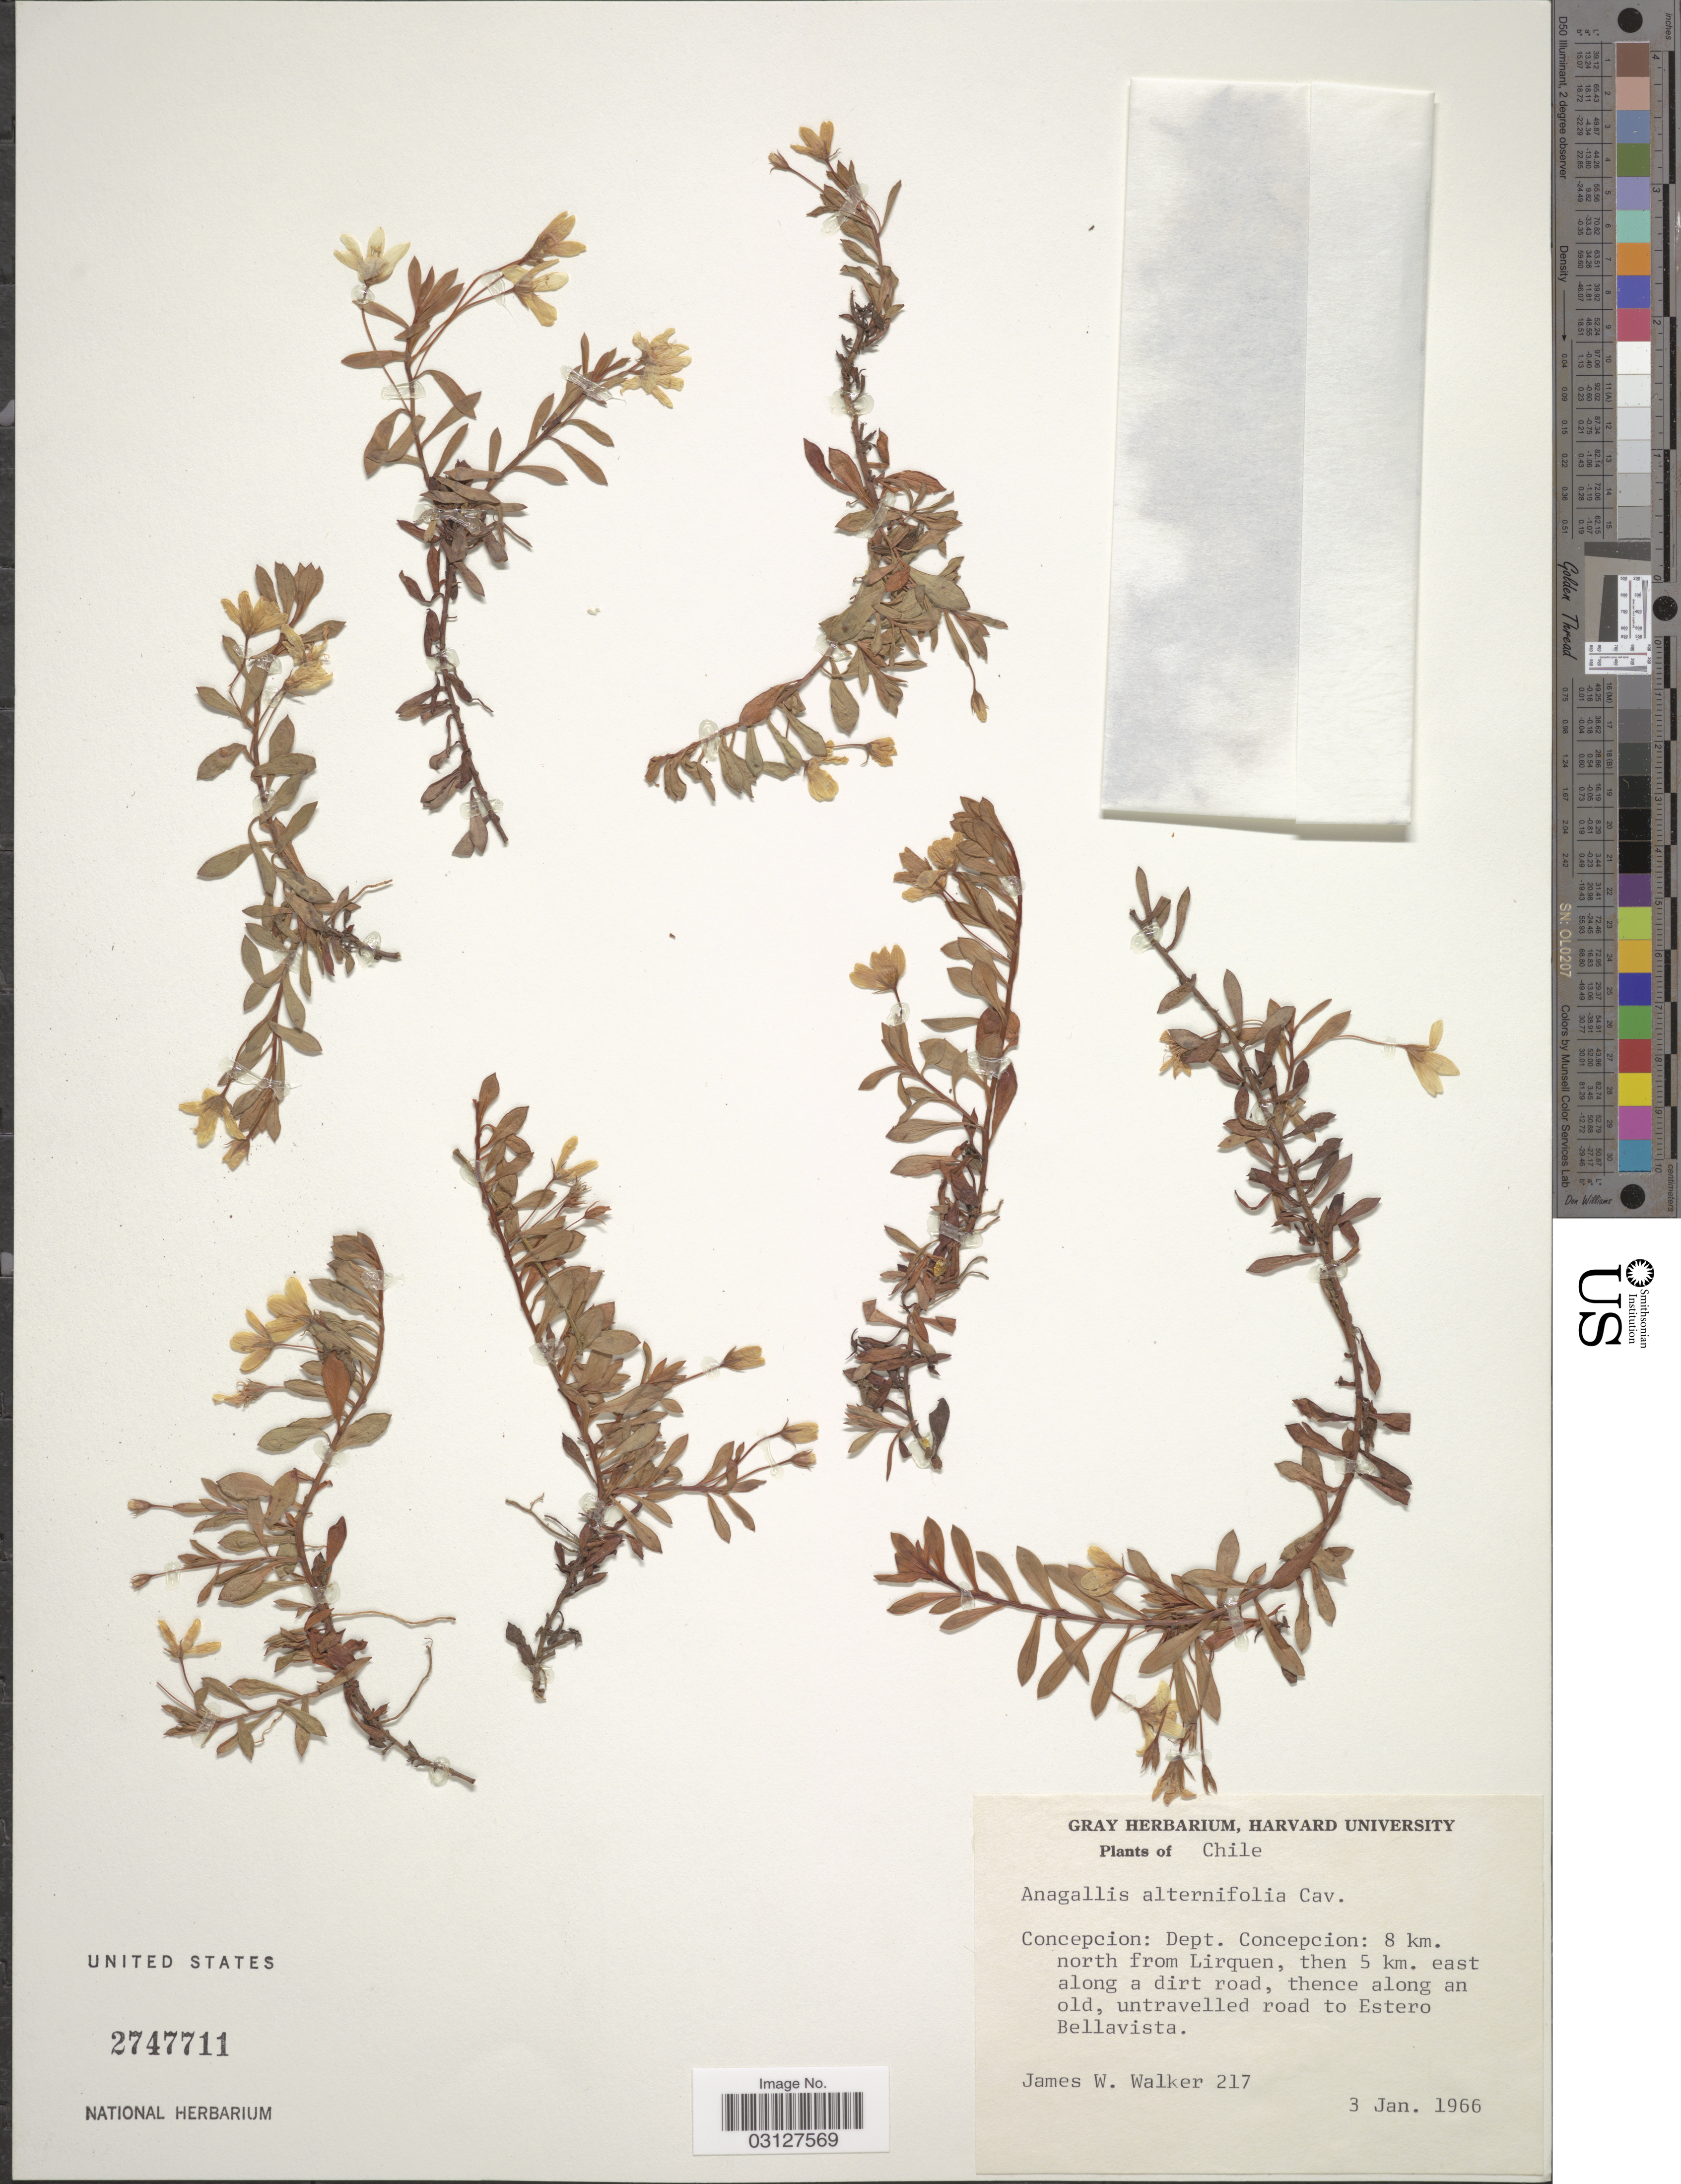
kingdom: Plantae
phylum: Tracheophyta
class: Magnoliopsida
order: Ericales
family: Primulaceae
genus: Anagallis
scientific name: Anagallis alternifolia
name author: Cav.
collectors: J. W. Walker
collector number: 217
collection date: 1966-01-03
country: Chile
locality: Concepcion: Dept. Concepcion: 8 km. north from Lirquen, then 5 km. east along a dirt road, thence along an old, untravelled road to Estero Bellavista.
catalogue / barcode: US 2747711